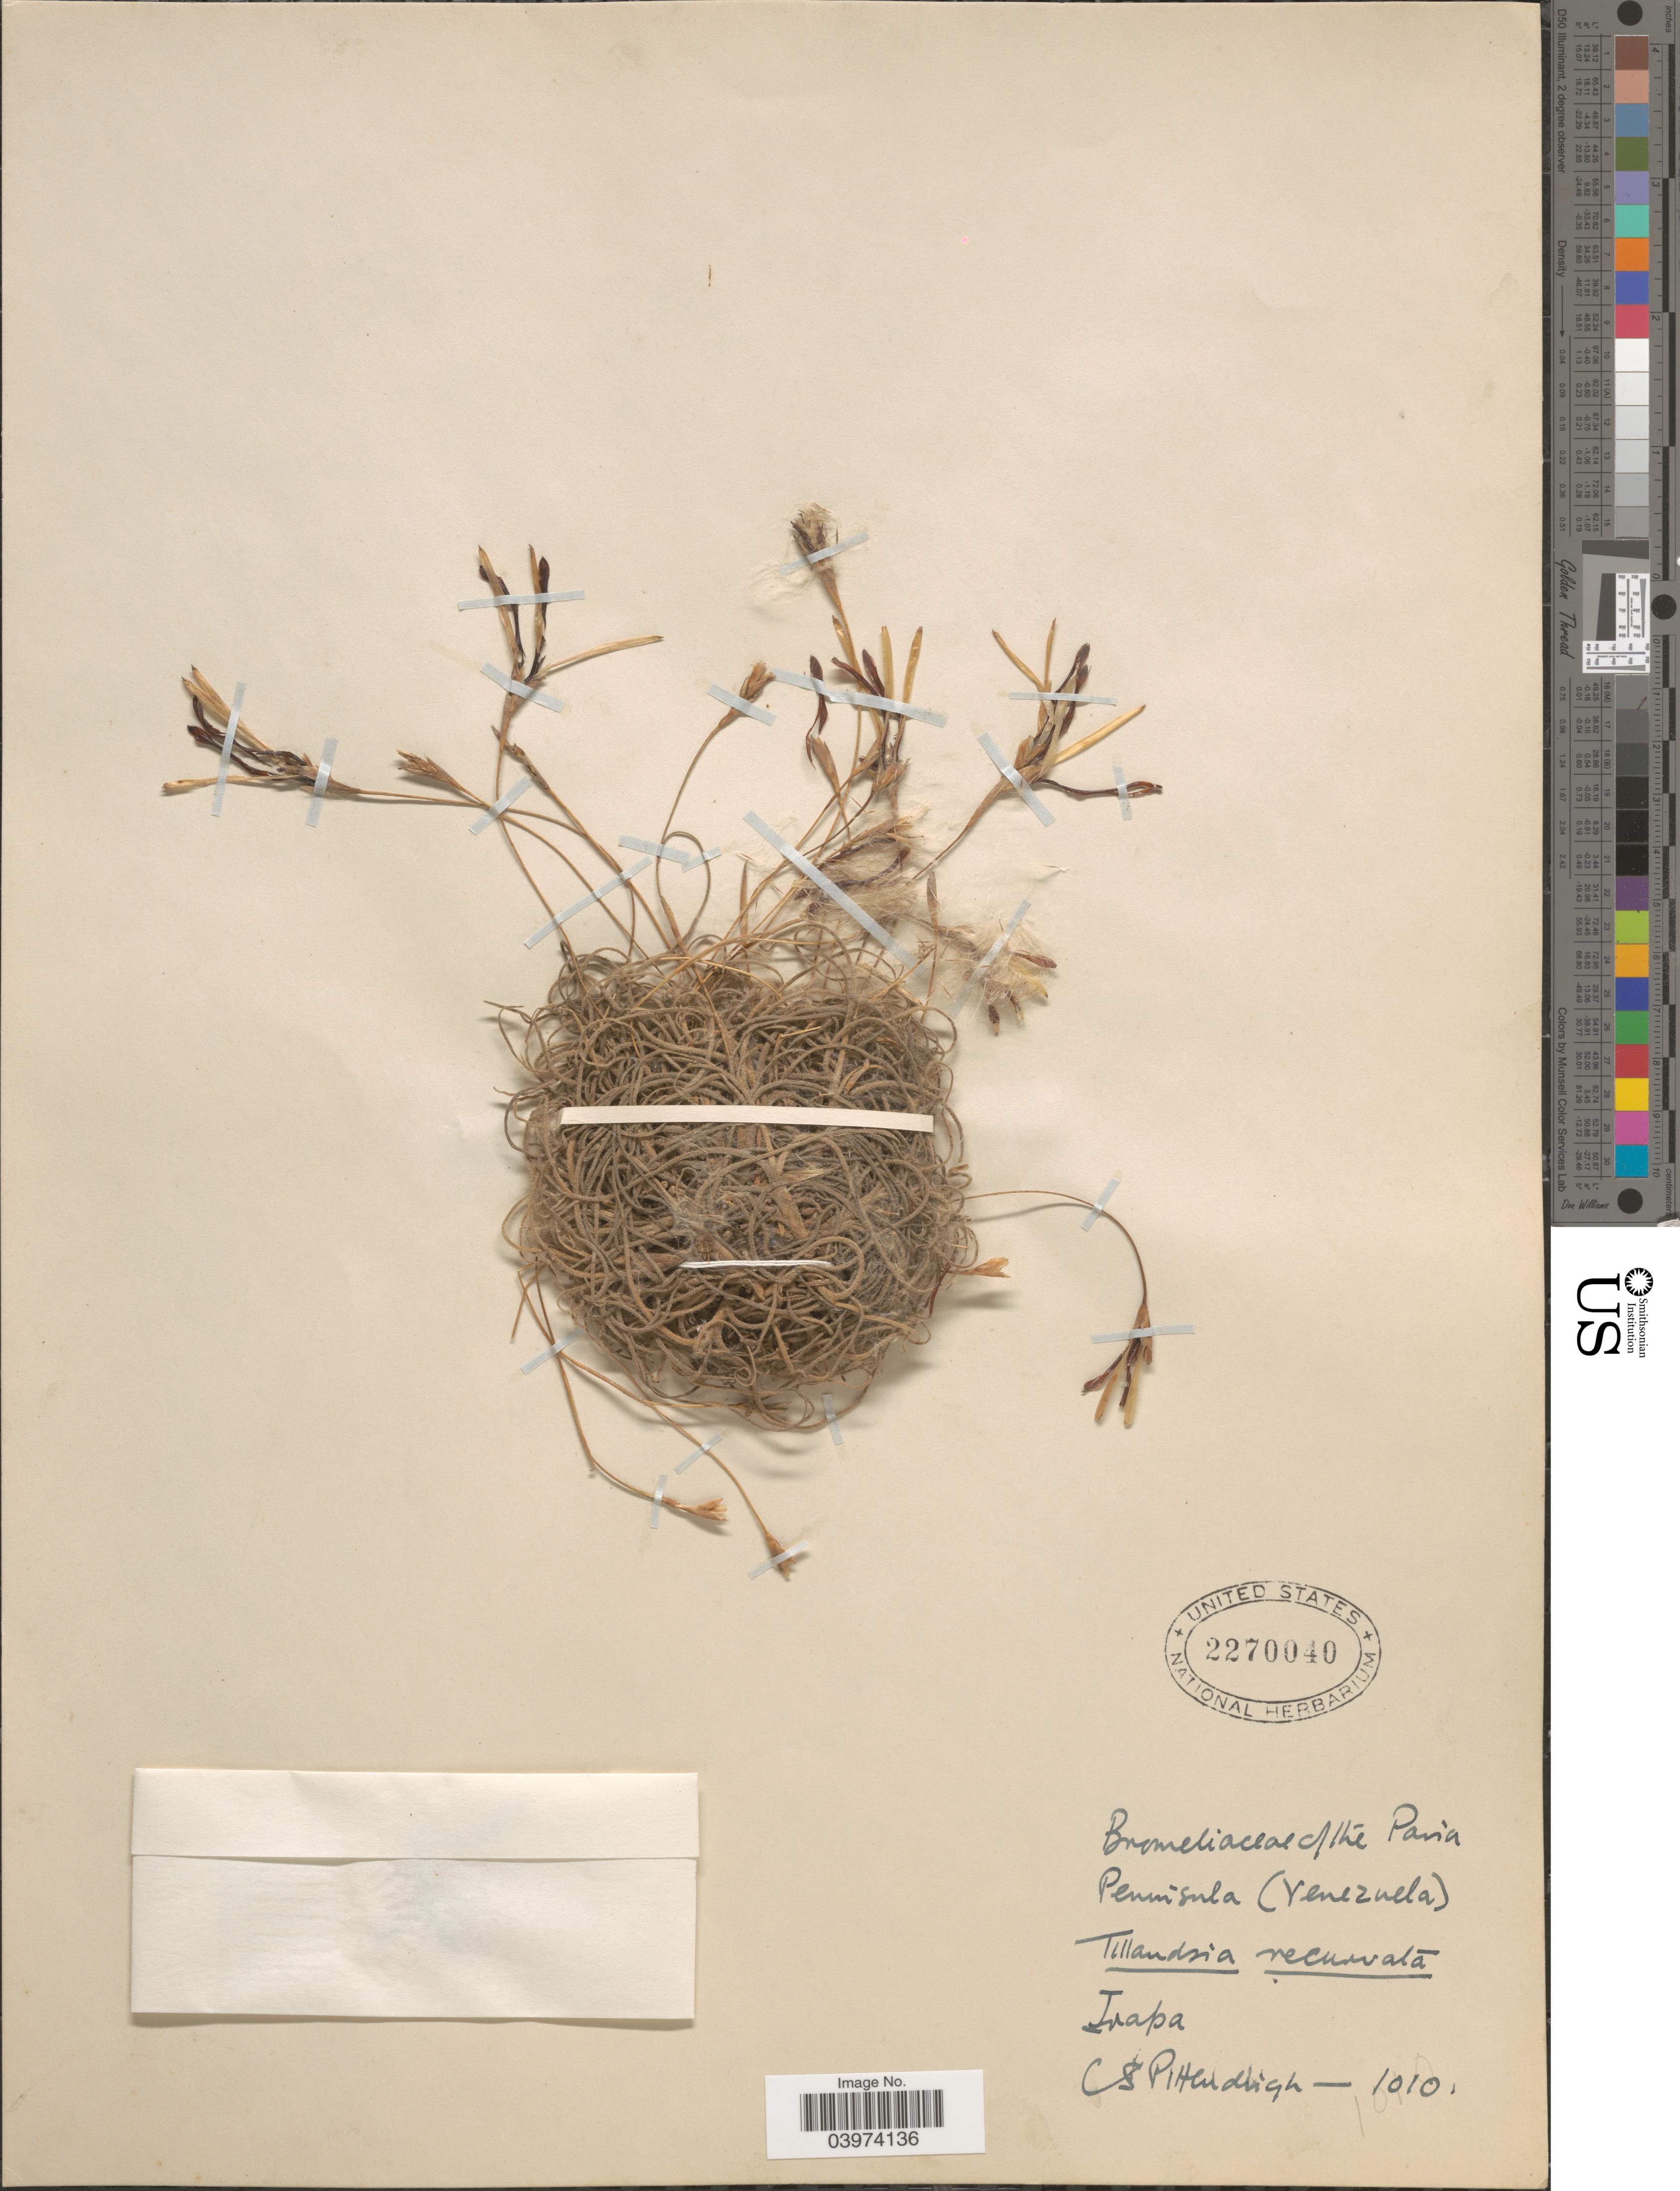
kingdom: Plantae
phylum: Tracheophyta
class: Liliopsida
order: Poales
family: Bromeliaceae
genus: Tillandsia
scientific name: Tillandsia recurvata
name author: L.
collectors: C. Pittendrigh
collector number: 1010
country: Venezuela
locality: Peninsula. Irapa.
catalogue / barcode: US 2270040